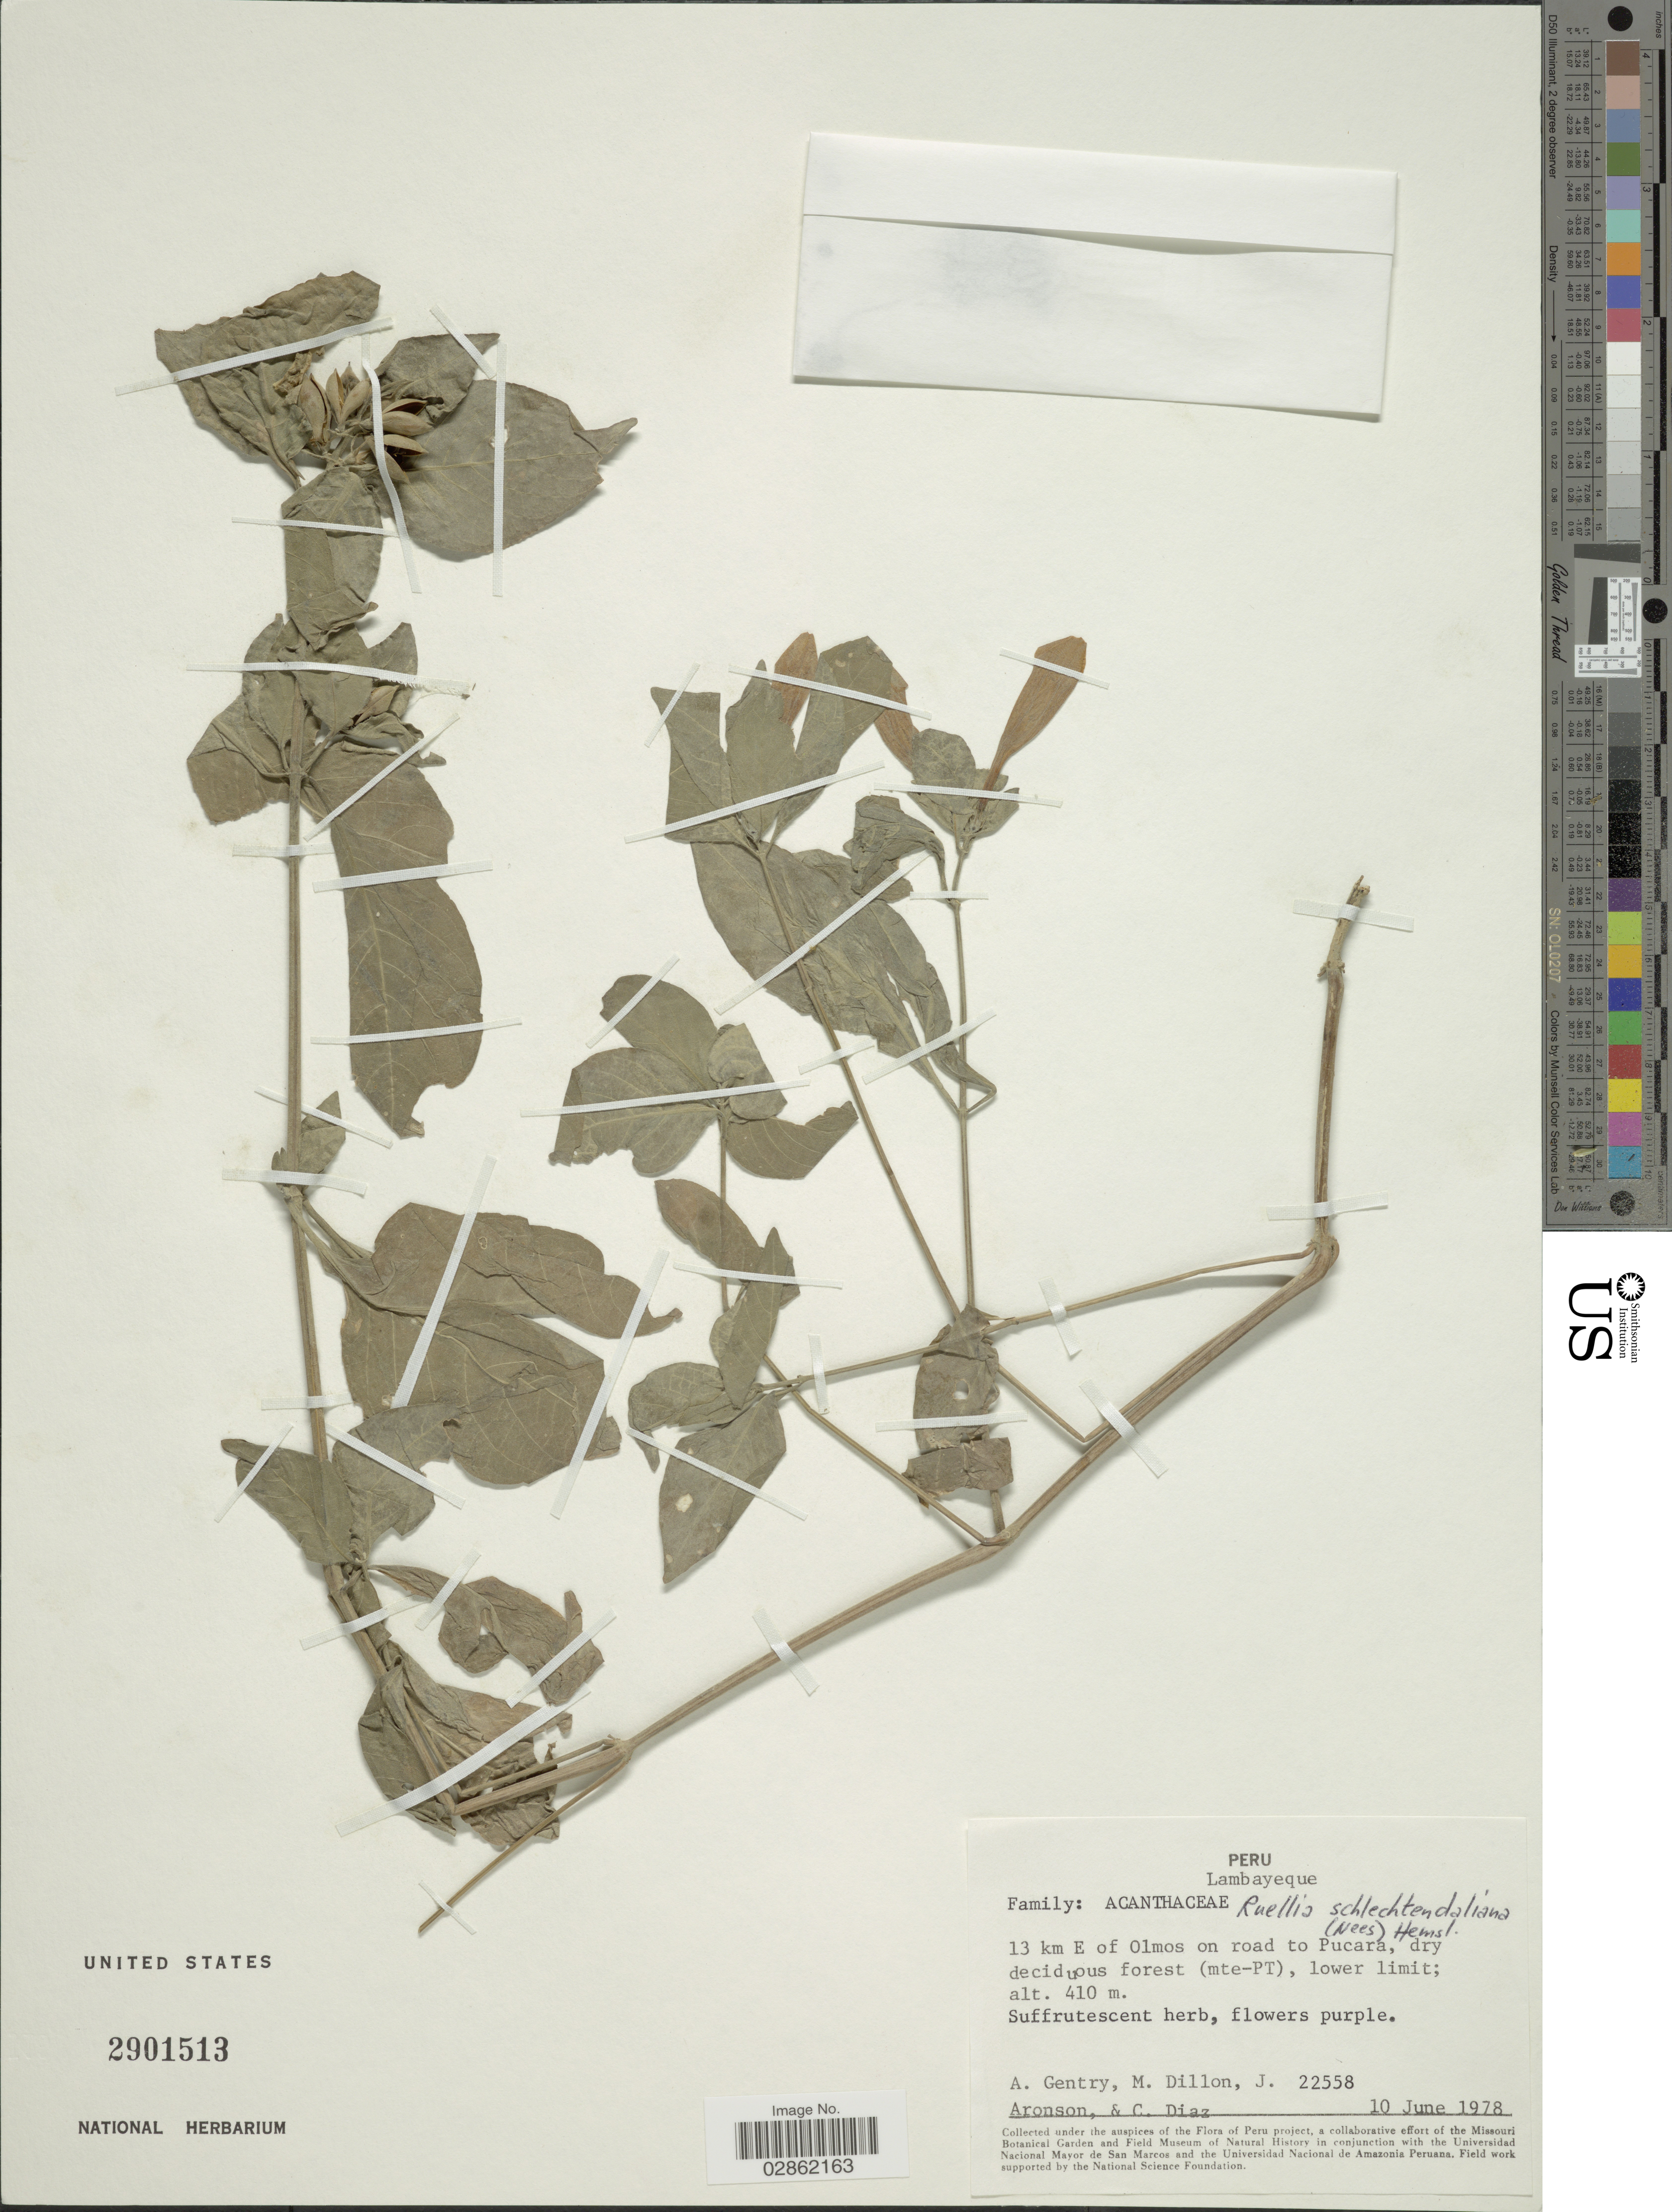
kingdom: Plantae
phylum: Tracheophyta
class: Magnoliopsida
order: Lamiales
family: Acanthaceae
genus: Ruellia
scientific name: Ruellia spectabilis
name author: (Hook.) G. Nicholson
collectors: A. H. Gentry, M. O. Dillon, J. Aronson & C. Díaz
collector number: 22558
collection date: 1978-06-10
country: Peru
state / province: Lambayeque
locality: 13 km E of Olmos on road to Pucara.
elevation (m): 410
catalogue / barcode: US 2901513